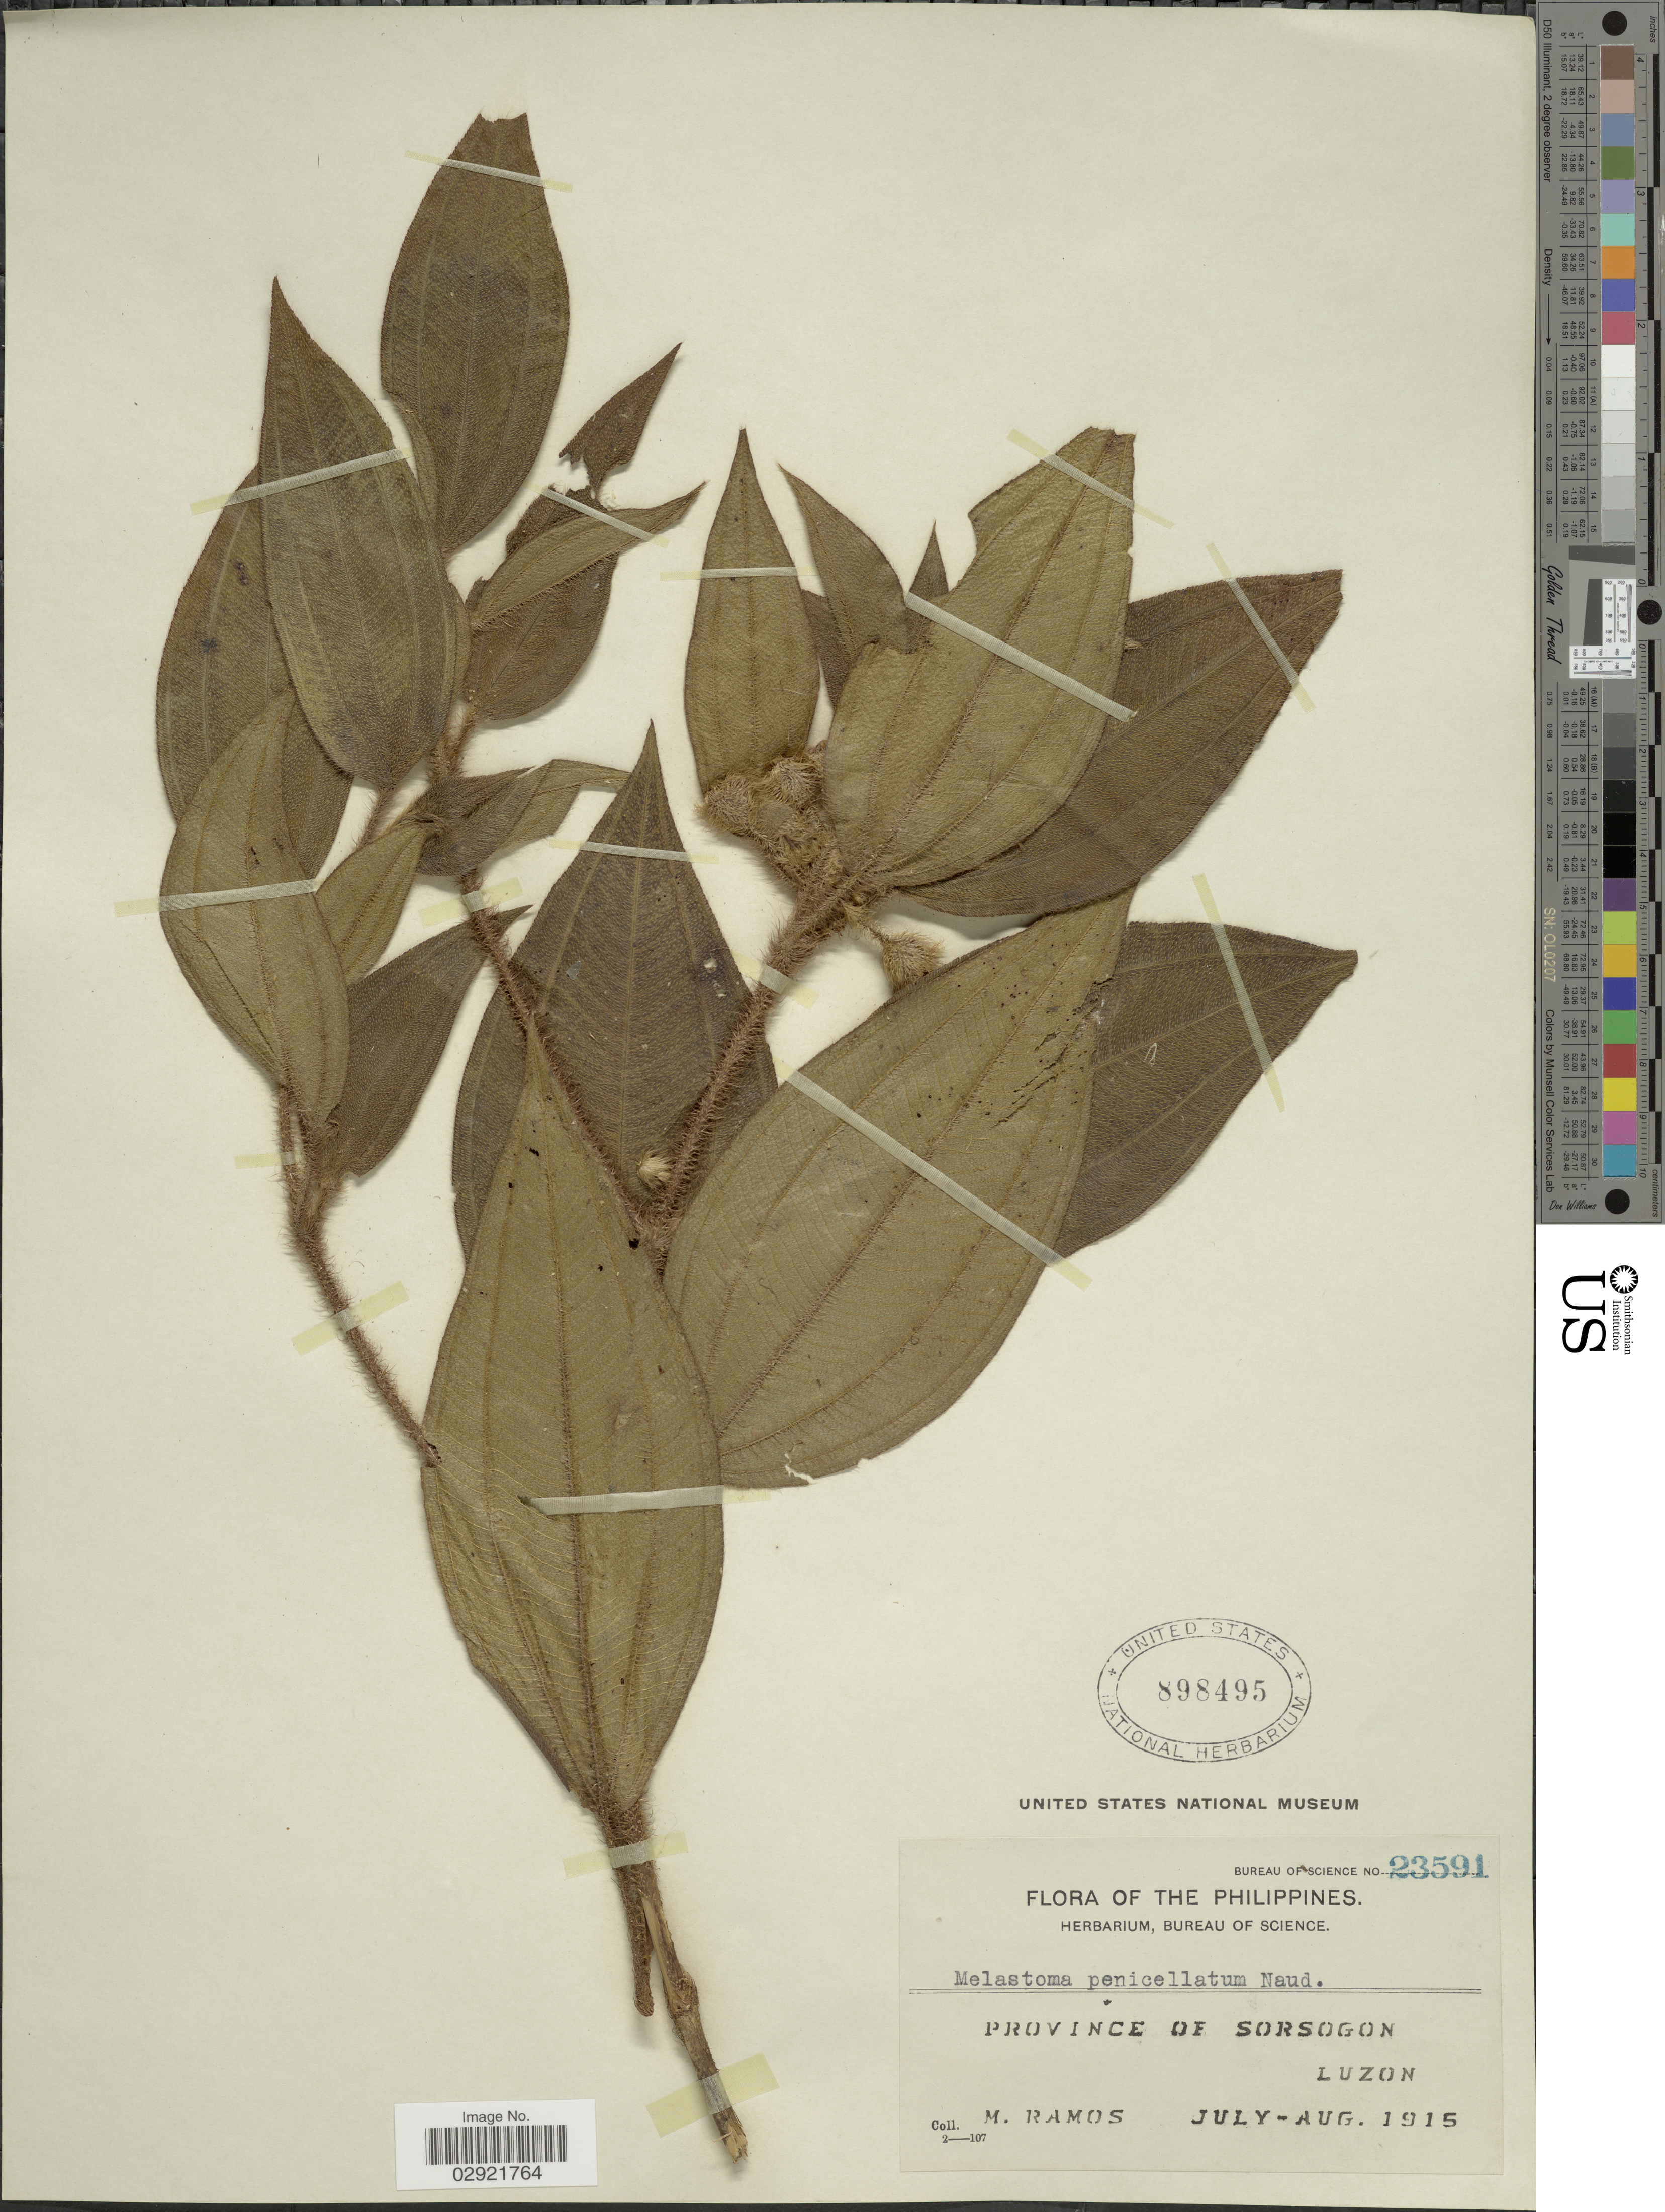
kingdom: Plantae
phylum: Tracheophyta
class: Magnoliopsida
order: Myrtales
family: Melastomataceae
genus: Melastoma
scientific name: Melastoma crinitum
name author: Roxb.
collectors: M. Ramos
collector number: Bureau of Science 23591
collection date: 1915-07/1915-08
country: Philippines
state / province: Bicol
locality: Province of Sorsogon. Luzon.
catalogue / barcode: US 898495